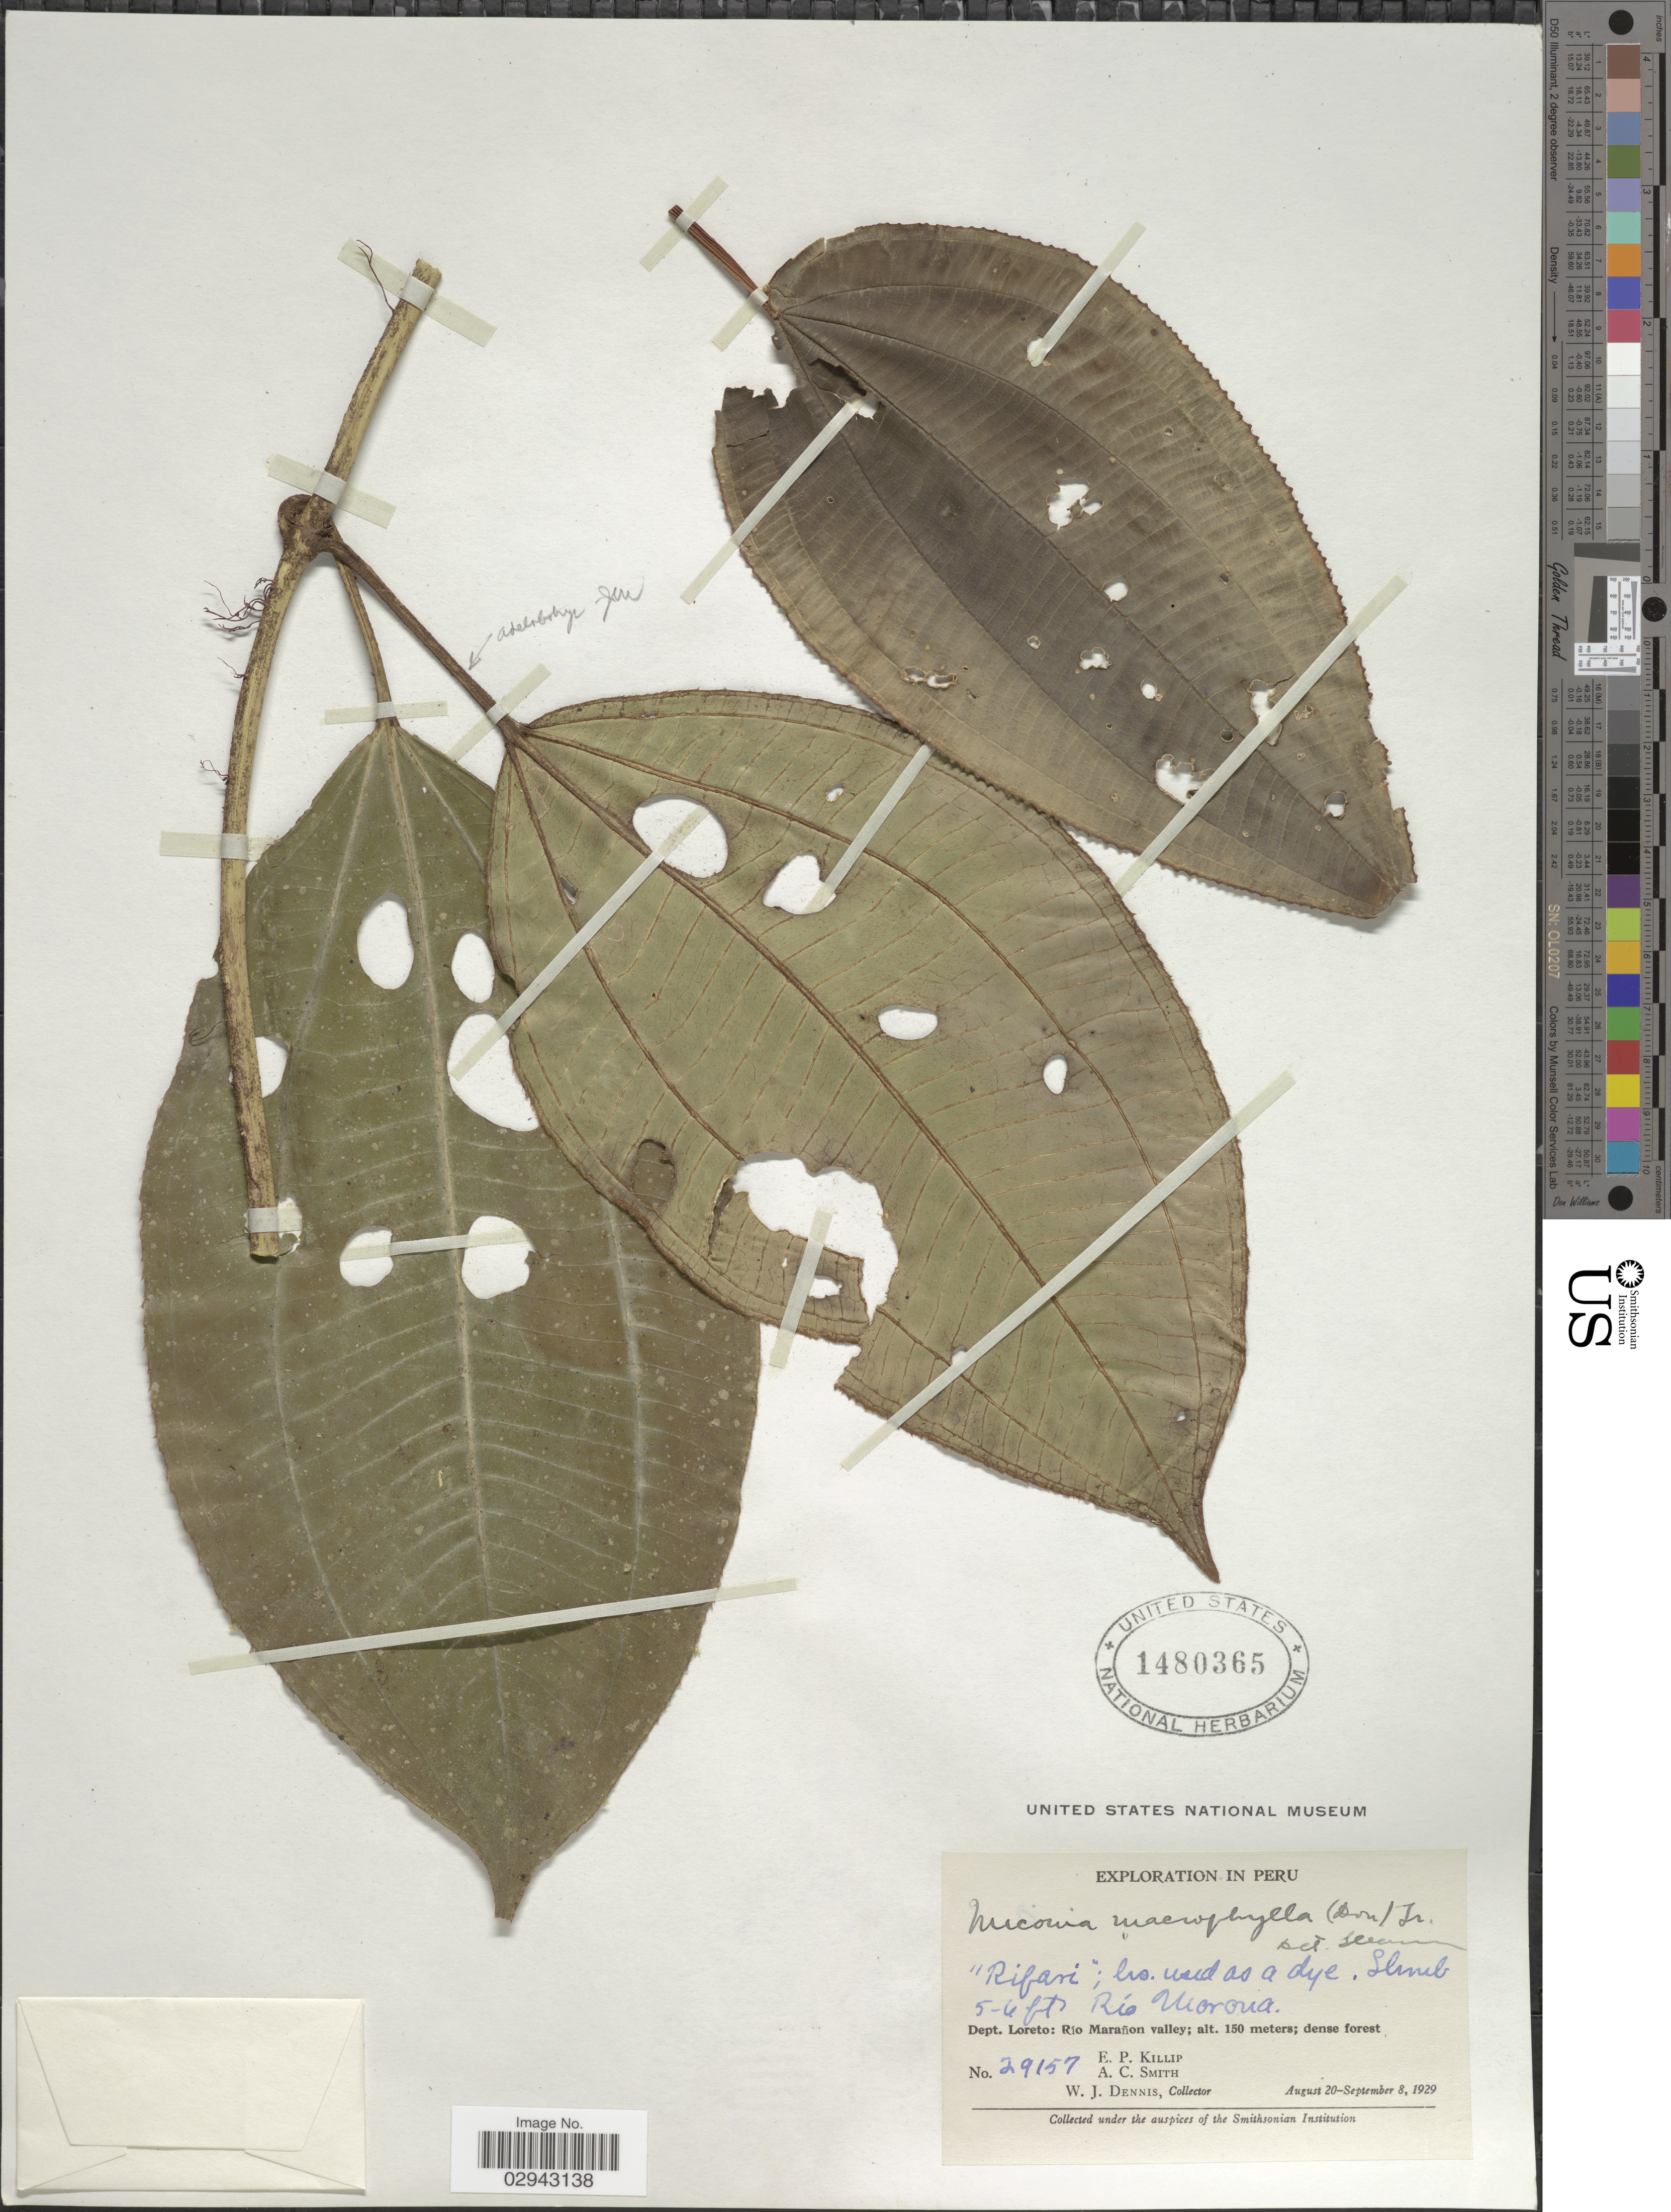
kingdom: Plantae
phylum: Tracheophyta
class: Magnoliopsida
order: Myrtales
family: Melastomataceae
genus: Miconia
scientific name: Miconia serrulata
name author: (DC.) Naudin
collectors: E. P. Killip, A. C. Smith & W. J. Dennis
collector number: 29157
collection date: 1929-08-20/1929-09-08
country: Peru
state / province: Loreto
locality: Río Morona. Dept. Loreto: Río Marañon valley.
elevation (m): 150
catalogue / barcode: US 1480365